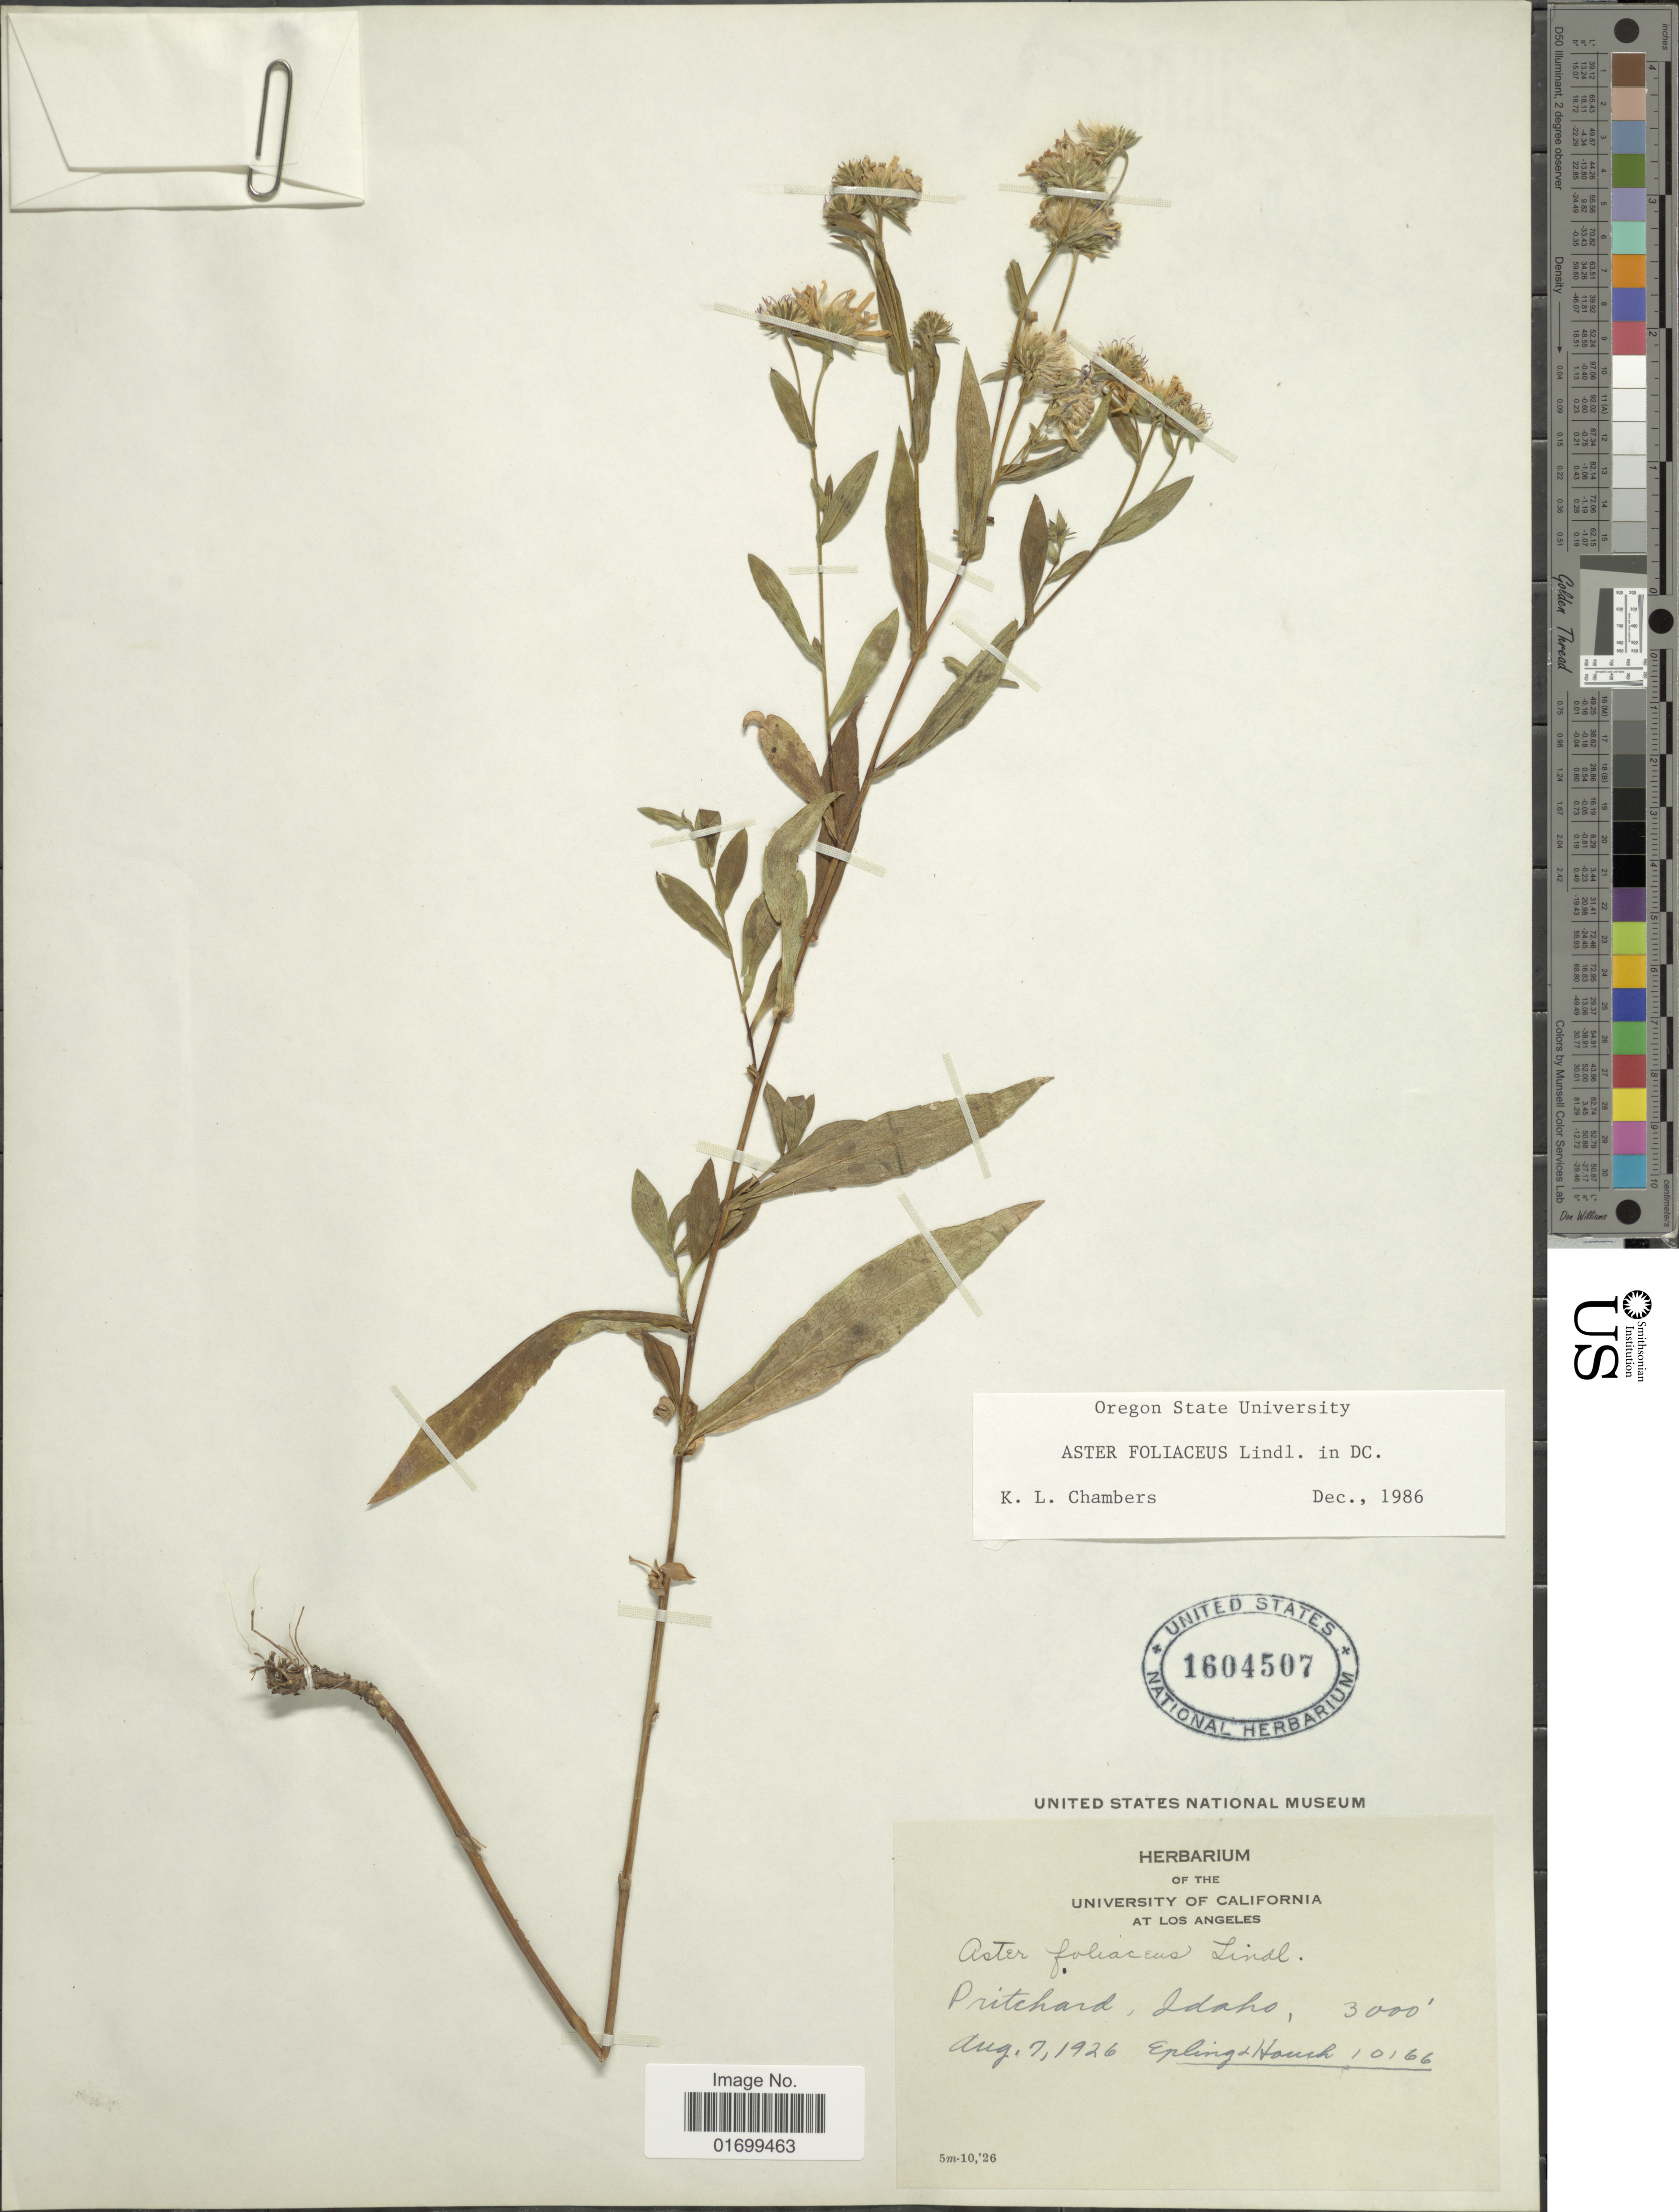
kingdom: Plantae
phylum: Tracheophyta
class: Magnoliopsida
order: Asterales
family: Asteraceae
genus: Symphyotrichum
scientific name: Symphyotrichum foliaceum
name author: (Lindl. ex DC.) G.L. Nesom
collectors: -- Epling & -. Hauch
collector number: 10166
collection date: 1926-08-07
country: United States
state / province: Idaho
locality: Pritchard.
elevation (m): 914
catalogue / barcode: US 1604507